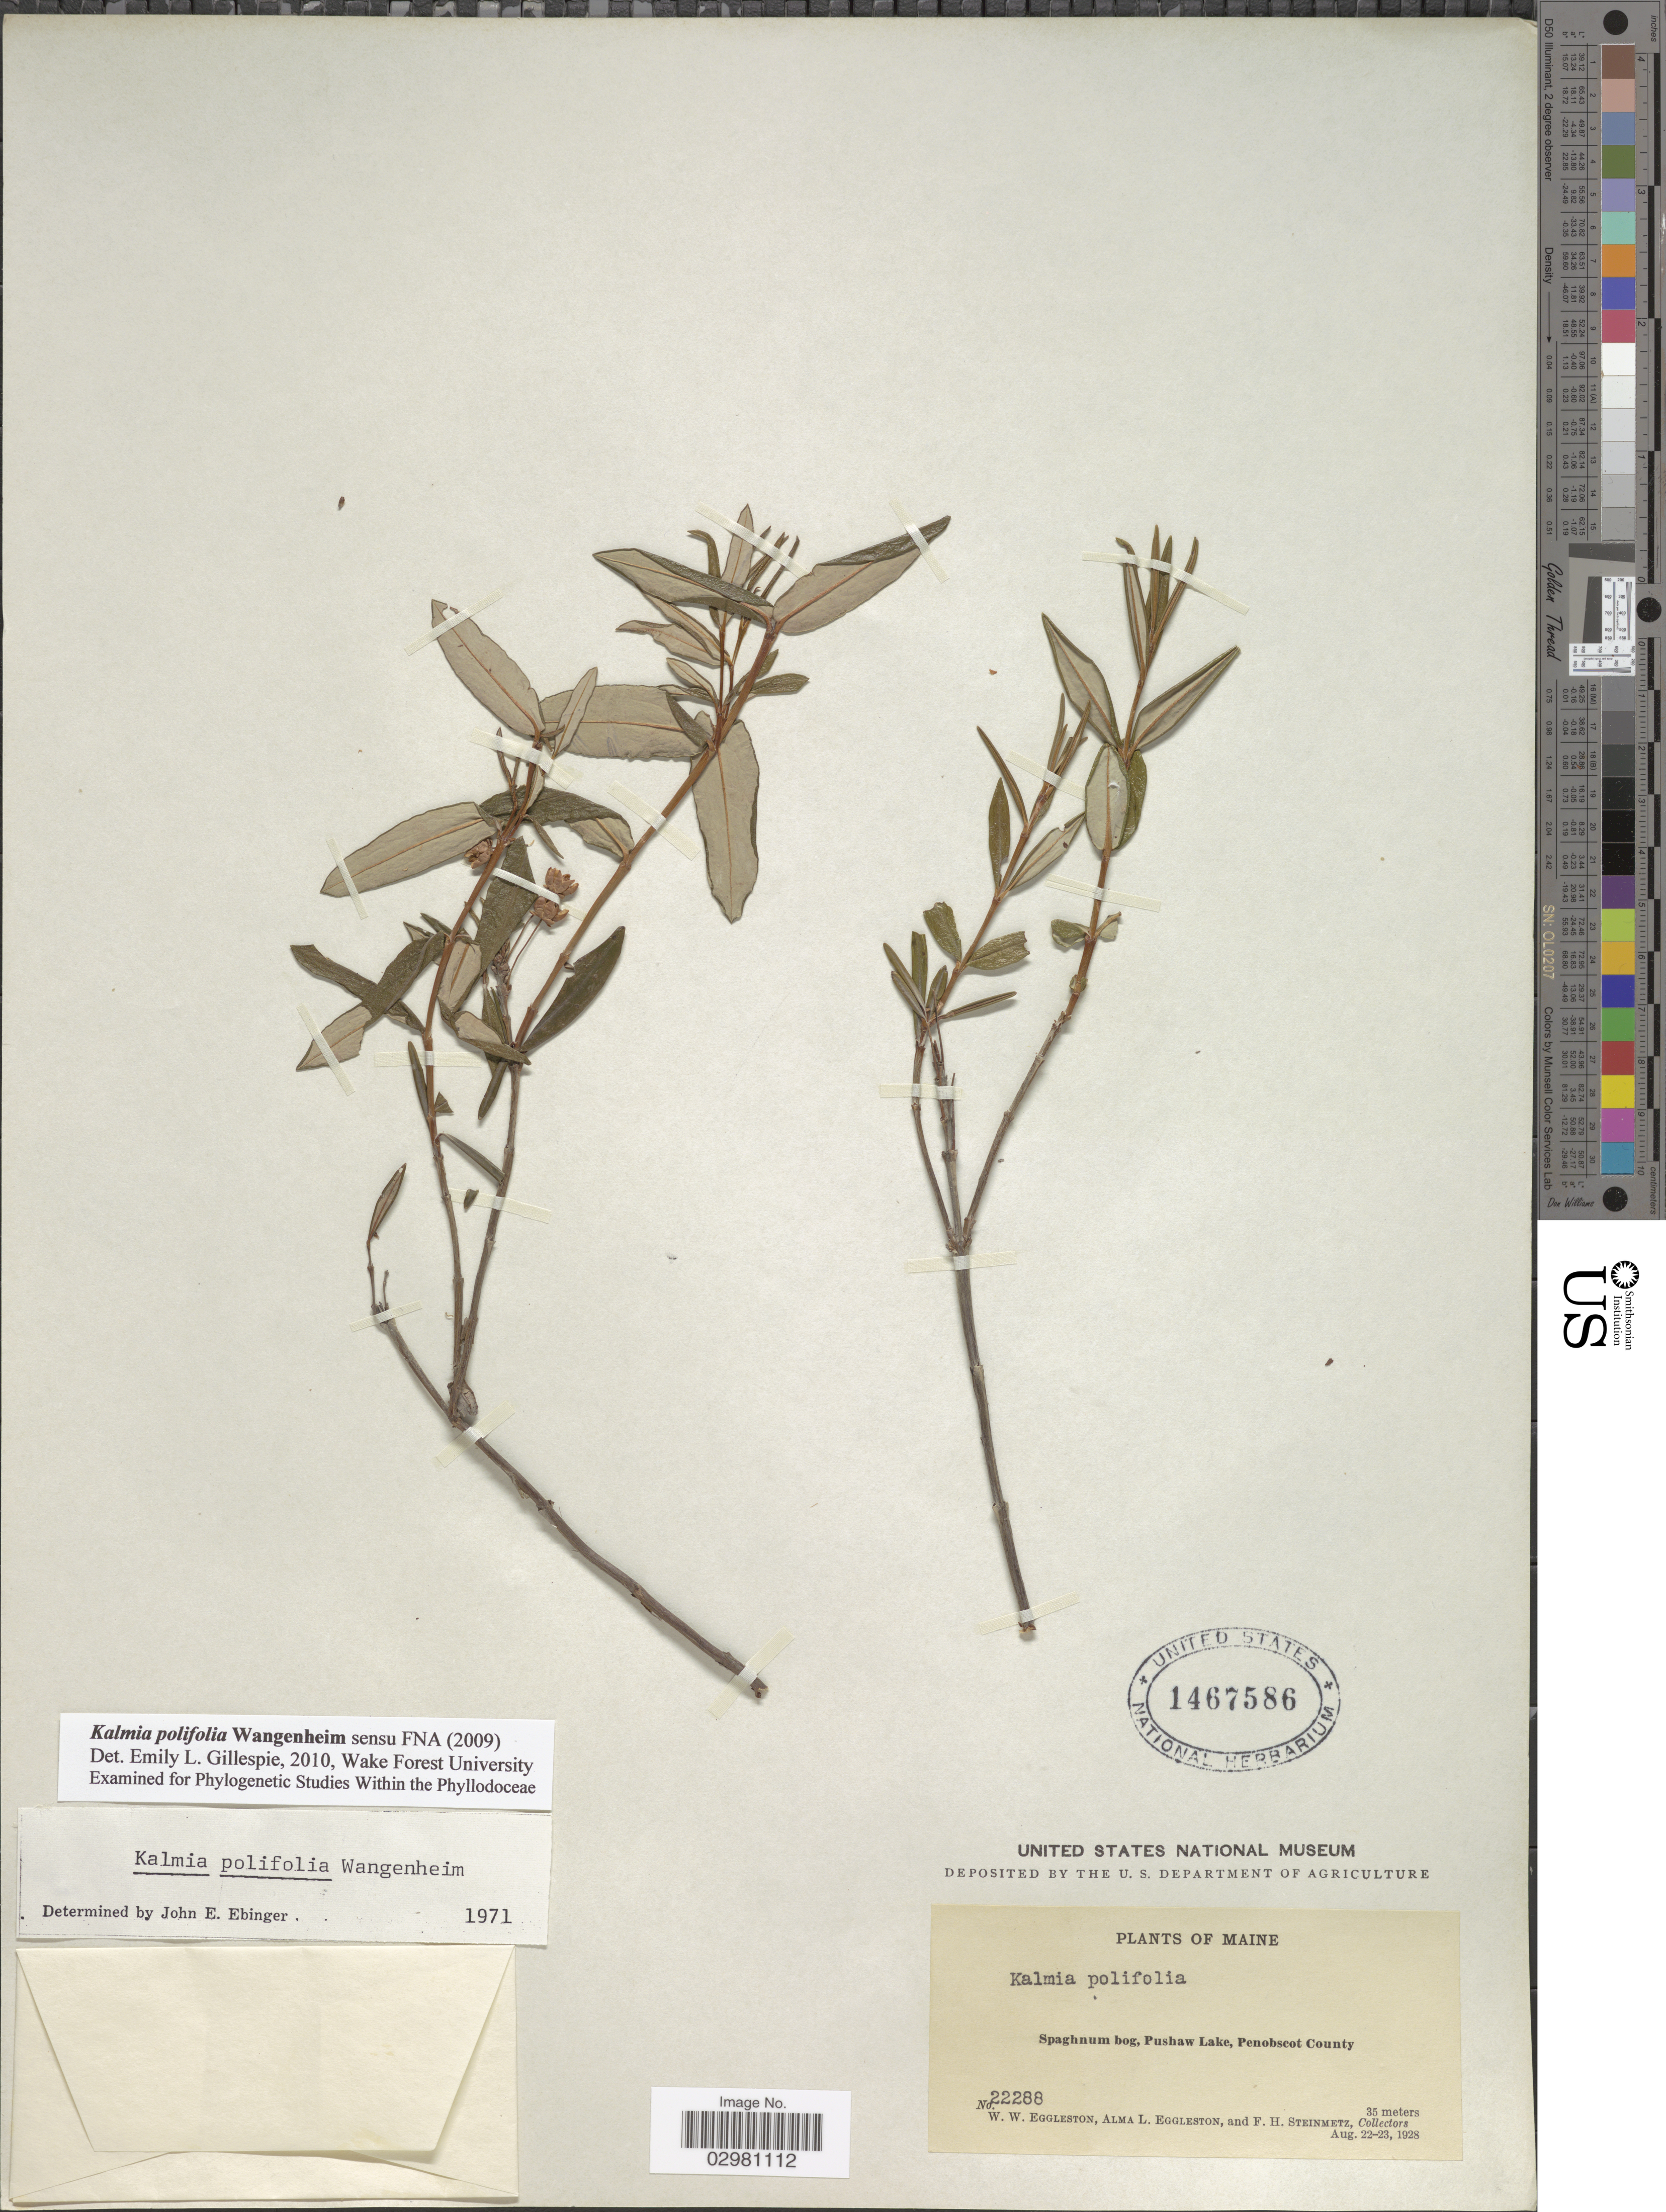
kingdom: Plantae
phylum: Tracheophyta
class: Magnoliopsida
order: Ericales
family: Ericaceae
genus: Kalmia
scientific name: Kalmia polifolia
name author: Wangenh.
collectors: W. W. Eggleston, A. Eggleston & F. H. Steinmetz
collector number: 22288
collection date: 1928-08-22/1928-08-23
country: United States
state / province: Maine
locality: Spaghnum bog, Pushaw Lake, Penobscot County.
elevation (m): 35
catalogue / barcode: US 1467586